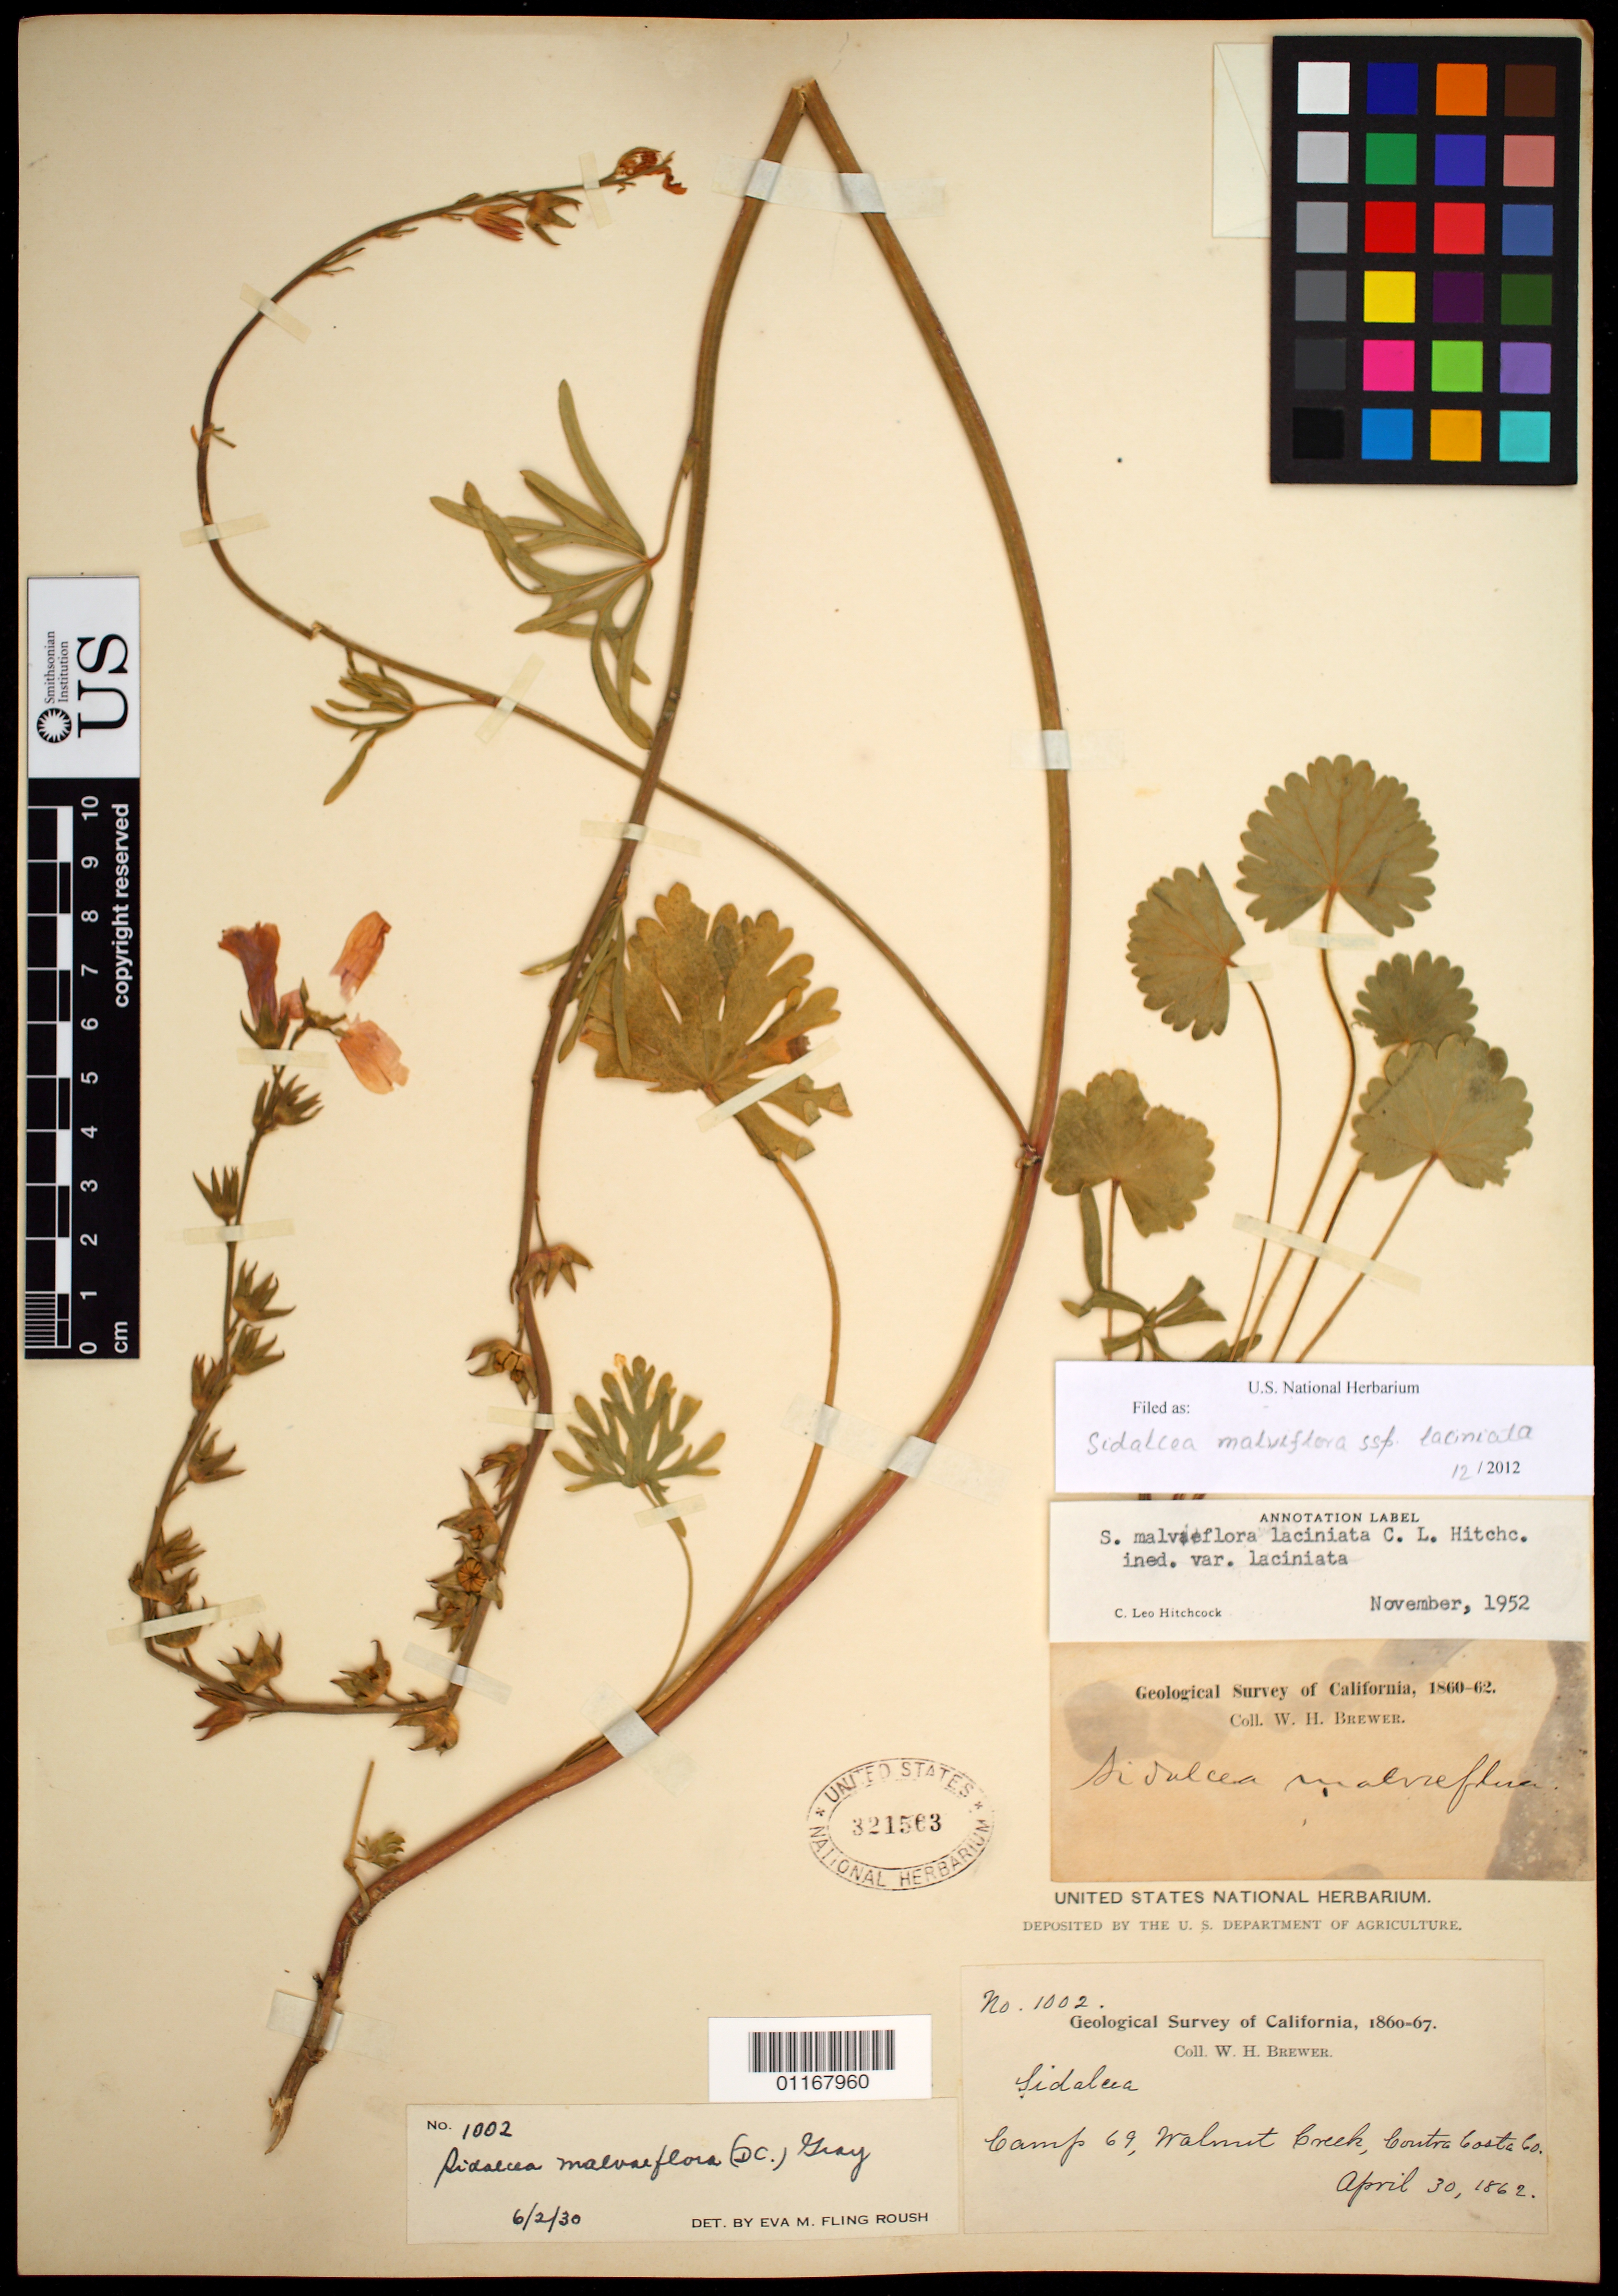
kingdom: Plantae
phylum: Tracheophyta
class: Magnoliopsida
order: Malvales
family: Malvaceae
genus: Sidalcea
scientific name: Sidalcea malviflora subsp. laciniata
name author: C.L. Hitchc.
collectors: W. H. Brewer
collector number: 1002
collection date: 1862-04-30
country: United States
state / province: California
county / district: Contra Costa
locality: Camp 69, Walnut Creek.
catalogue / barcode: US 321563